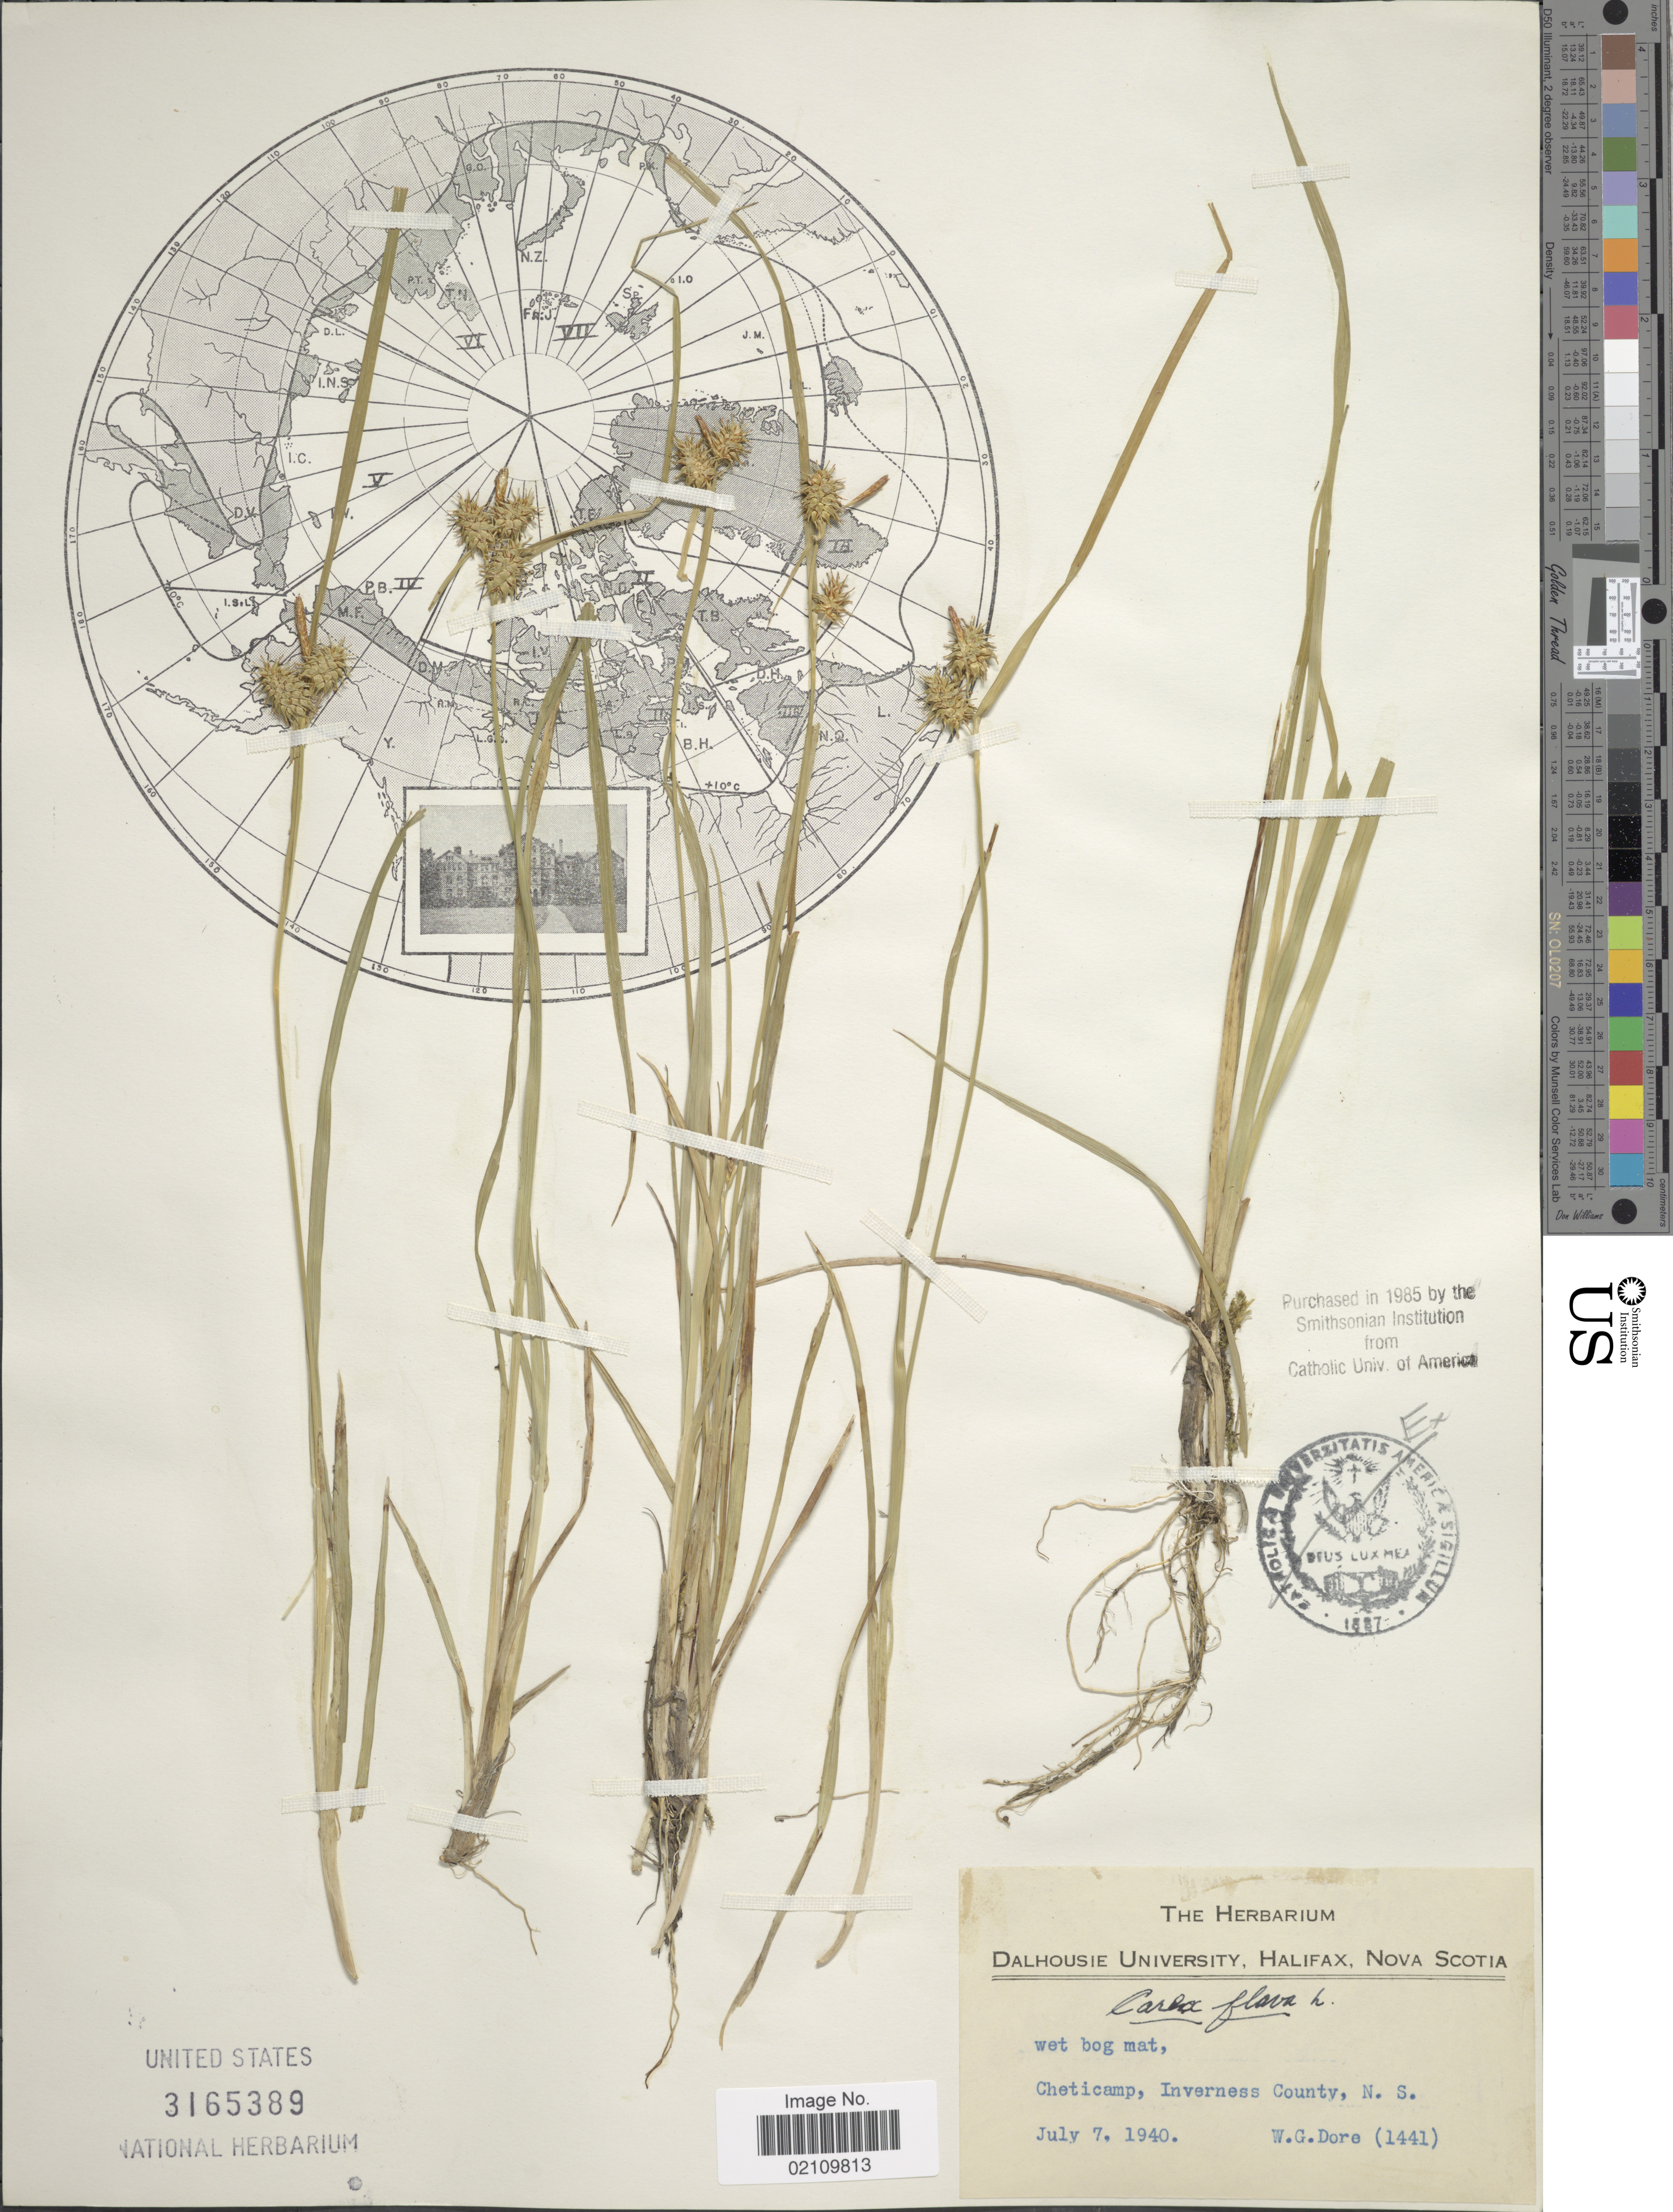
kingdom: Plantae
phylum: Tracheophyta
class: Liliopsida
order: Poales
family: Cyperaceae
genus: Carex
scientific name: Carex flava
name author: L.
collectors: W. Dore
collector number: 1441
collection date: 1940-07-07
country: Canada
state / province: Nova Scotia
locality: Cheticamp, Inverness County, N.S.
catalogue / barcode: US 3165389